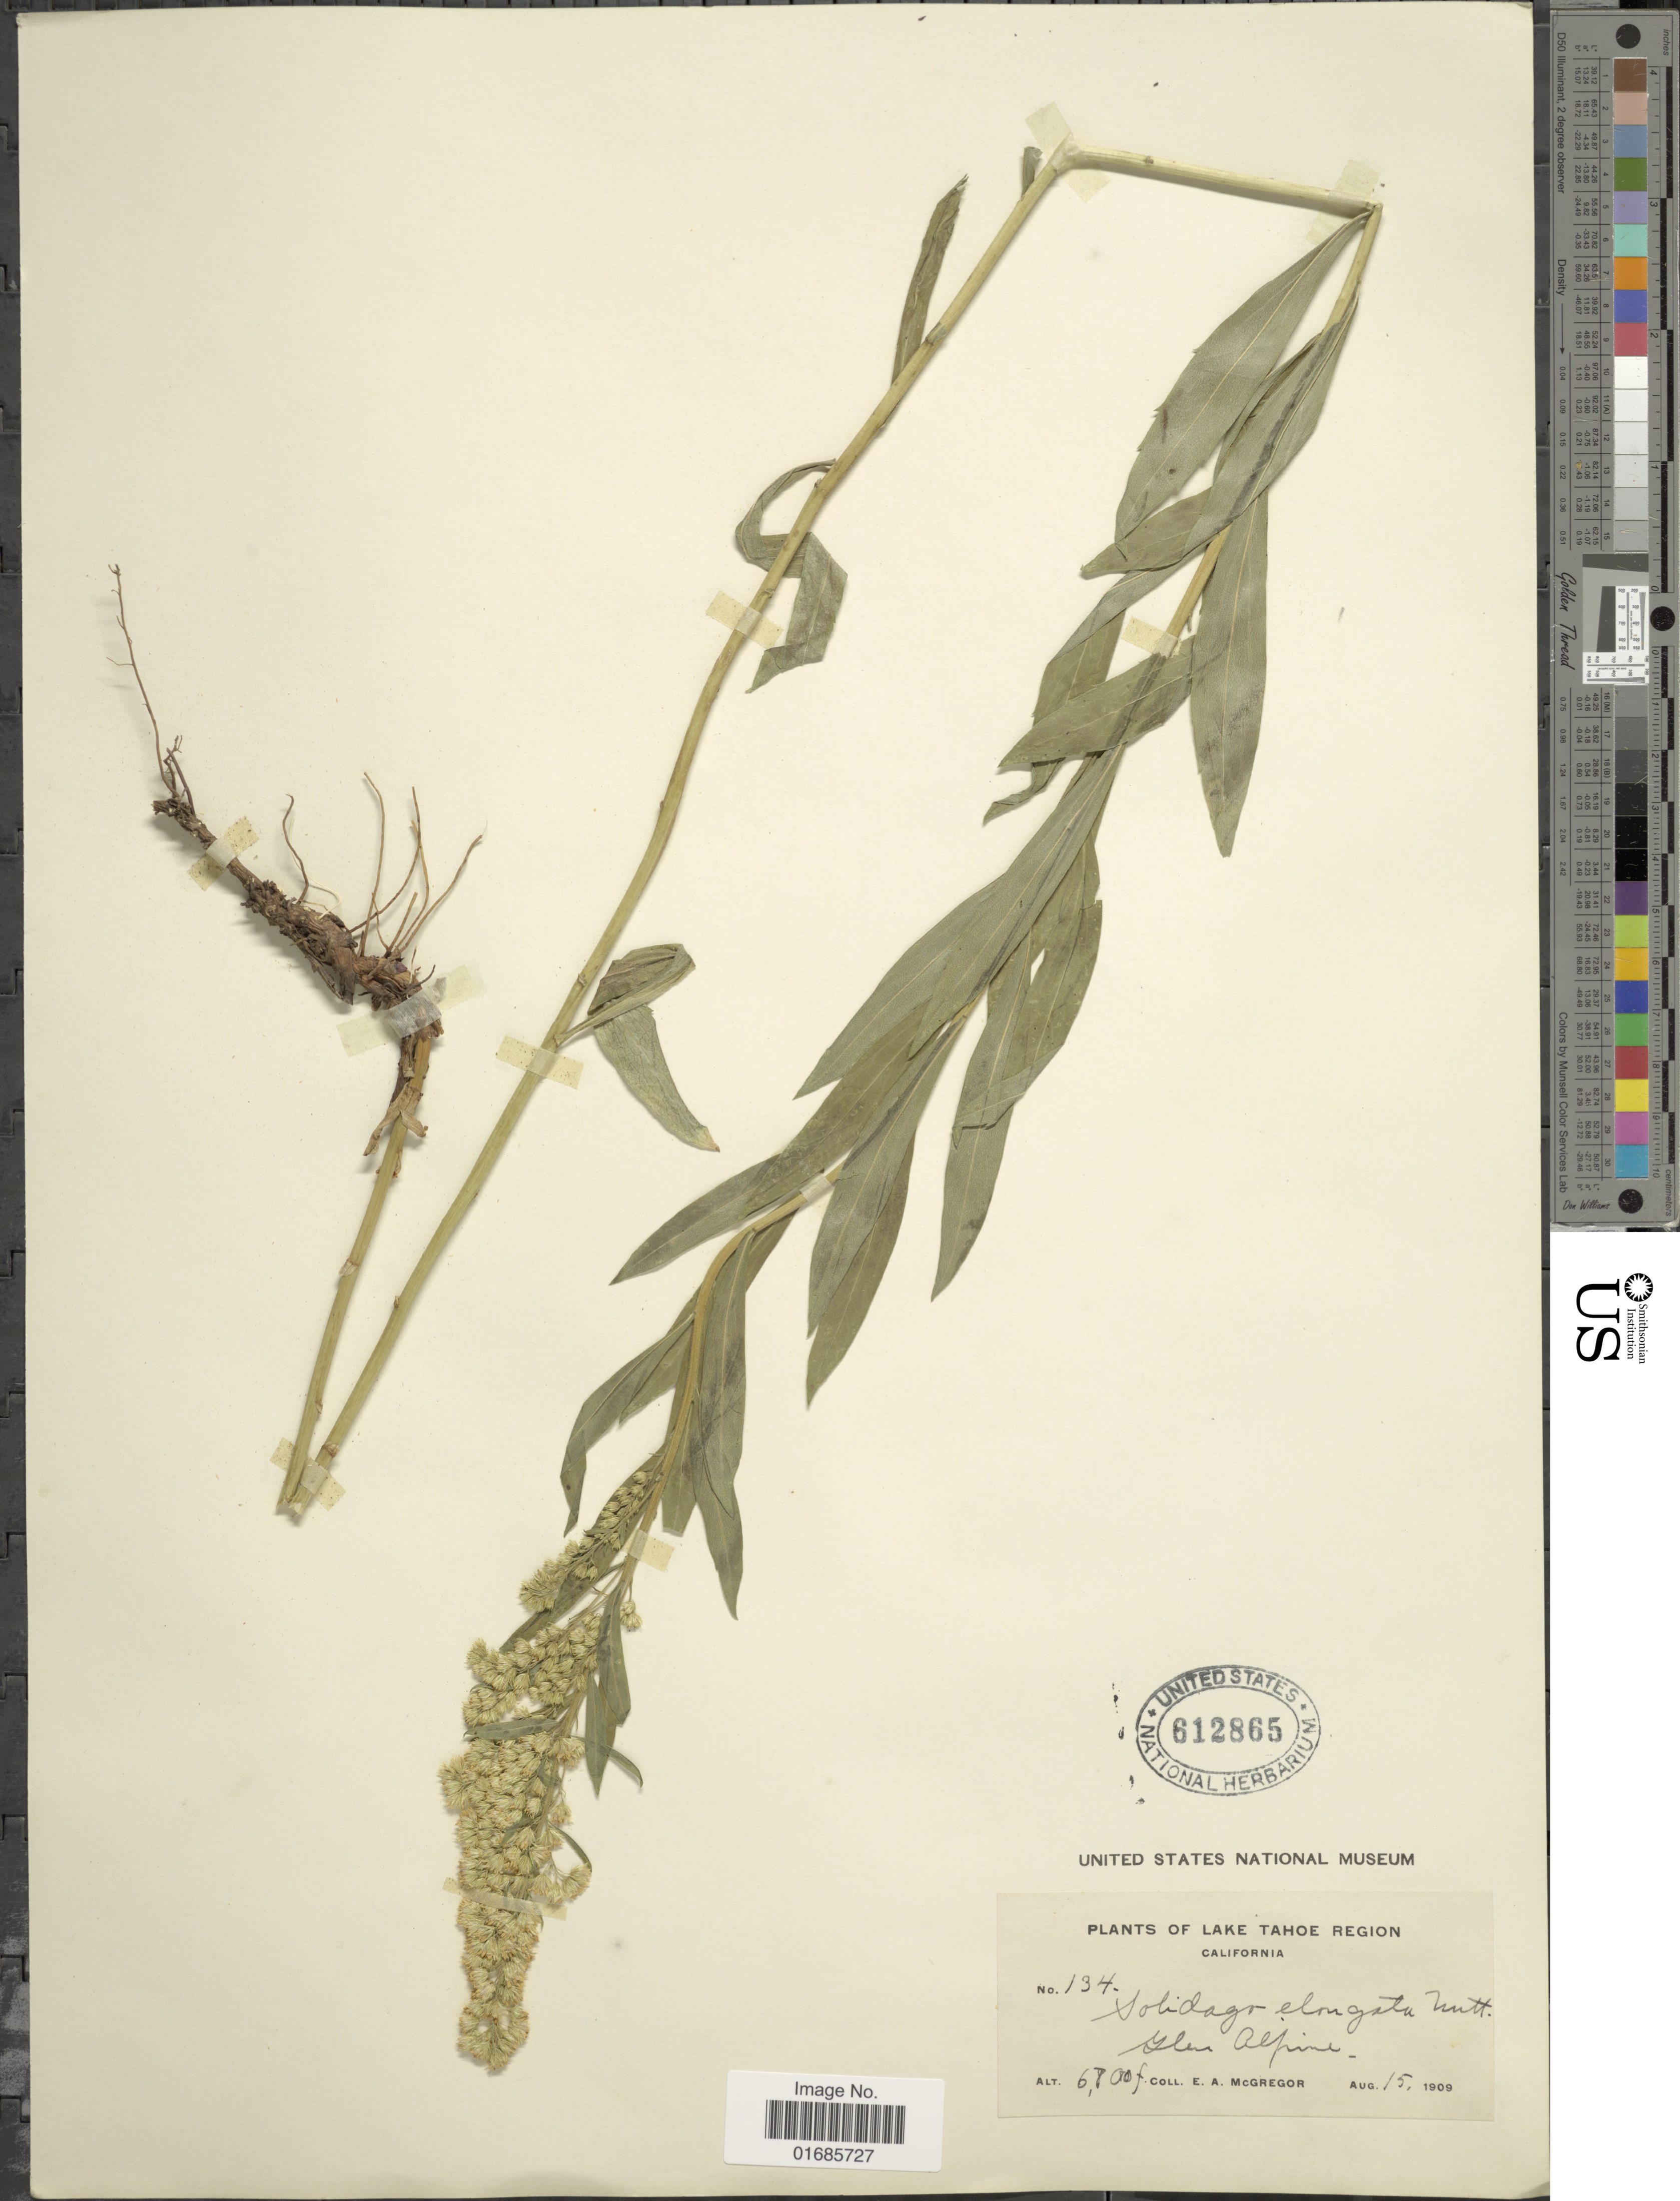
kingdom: Plantae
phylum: Tracheophyta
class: Magnoliopsida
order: Asterales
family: Asteraceae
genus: Solidago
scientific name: Solidago canadensis var. salebrosa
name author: (Piper) M.E. Jones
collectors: E. A. McGregor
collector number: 134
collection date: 1909-08-15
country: United States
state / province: California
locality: Lake Tahoe Region, Glen Alpine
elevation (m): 2042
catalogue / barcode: US 612865